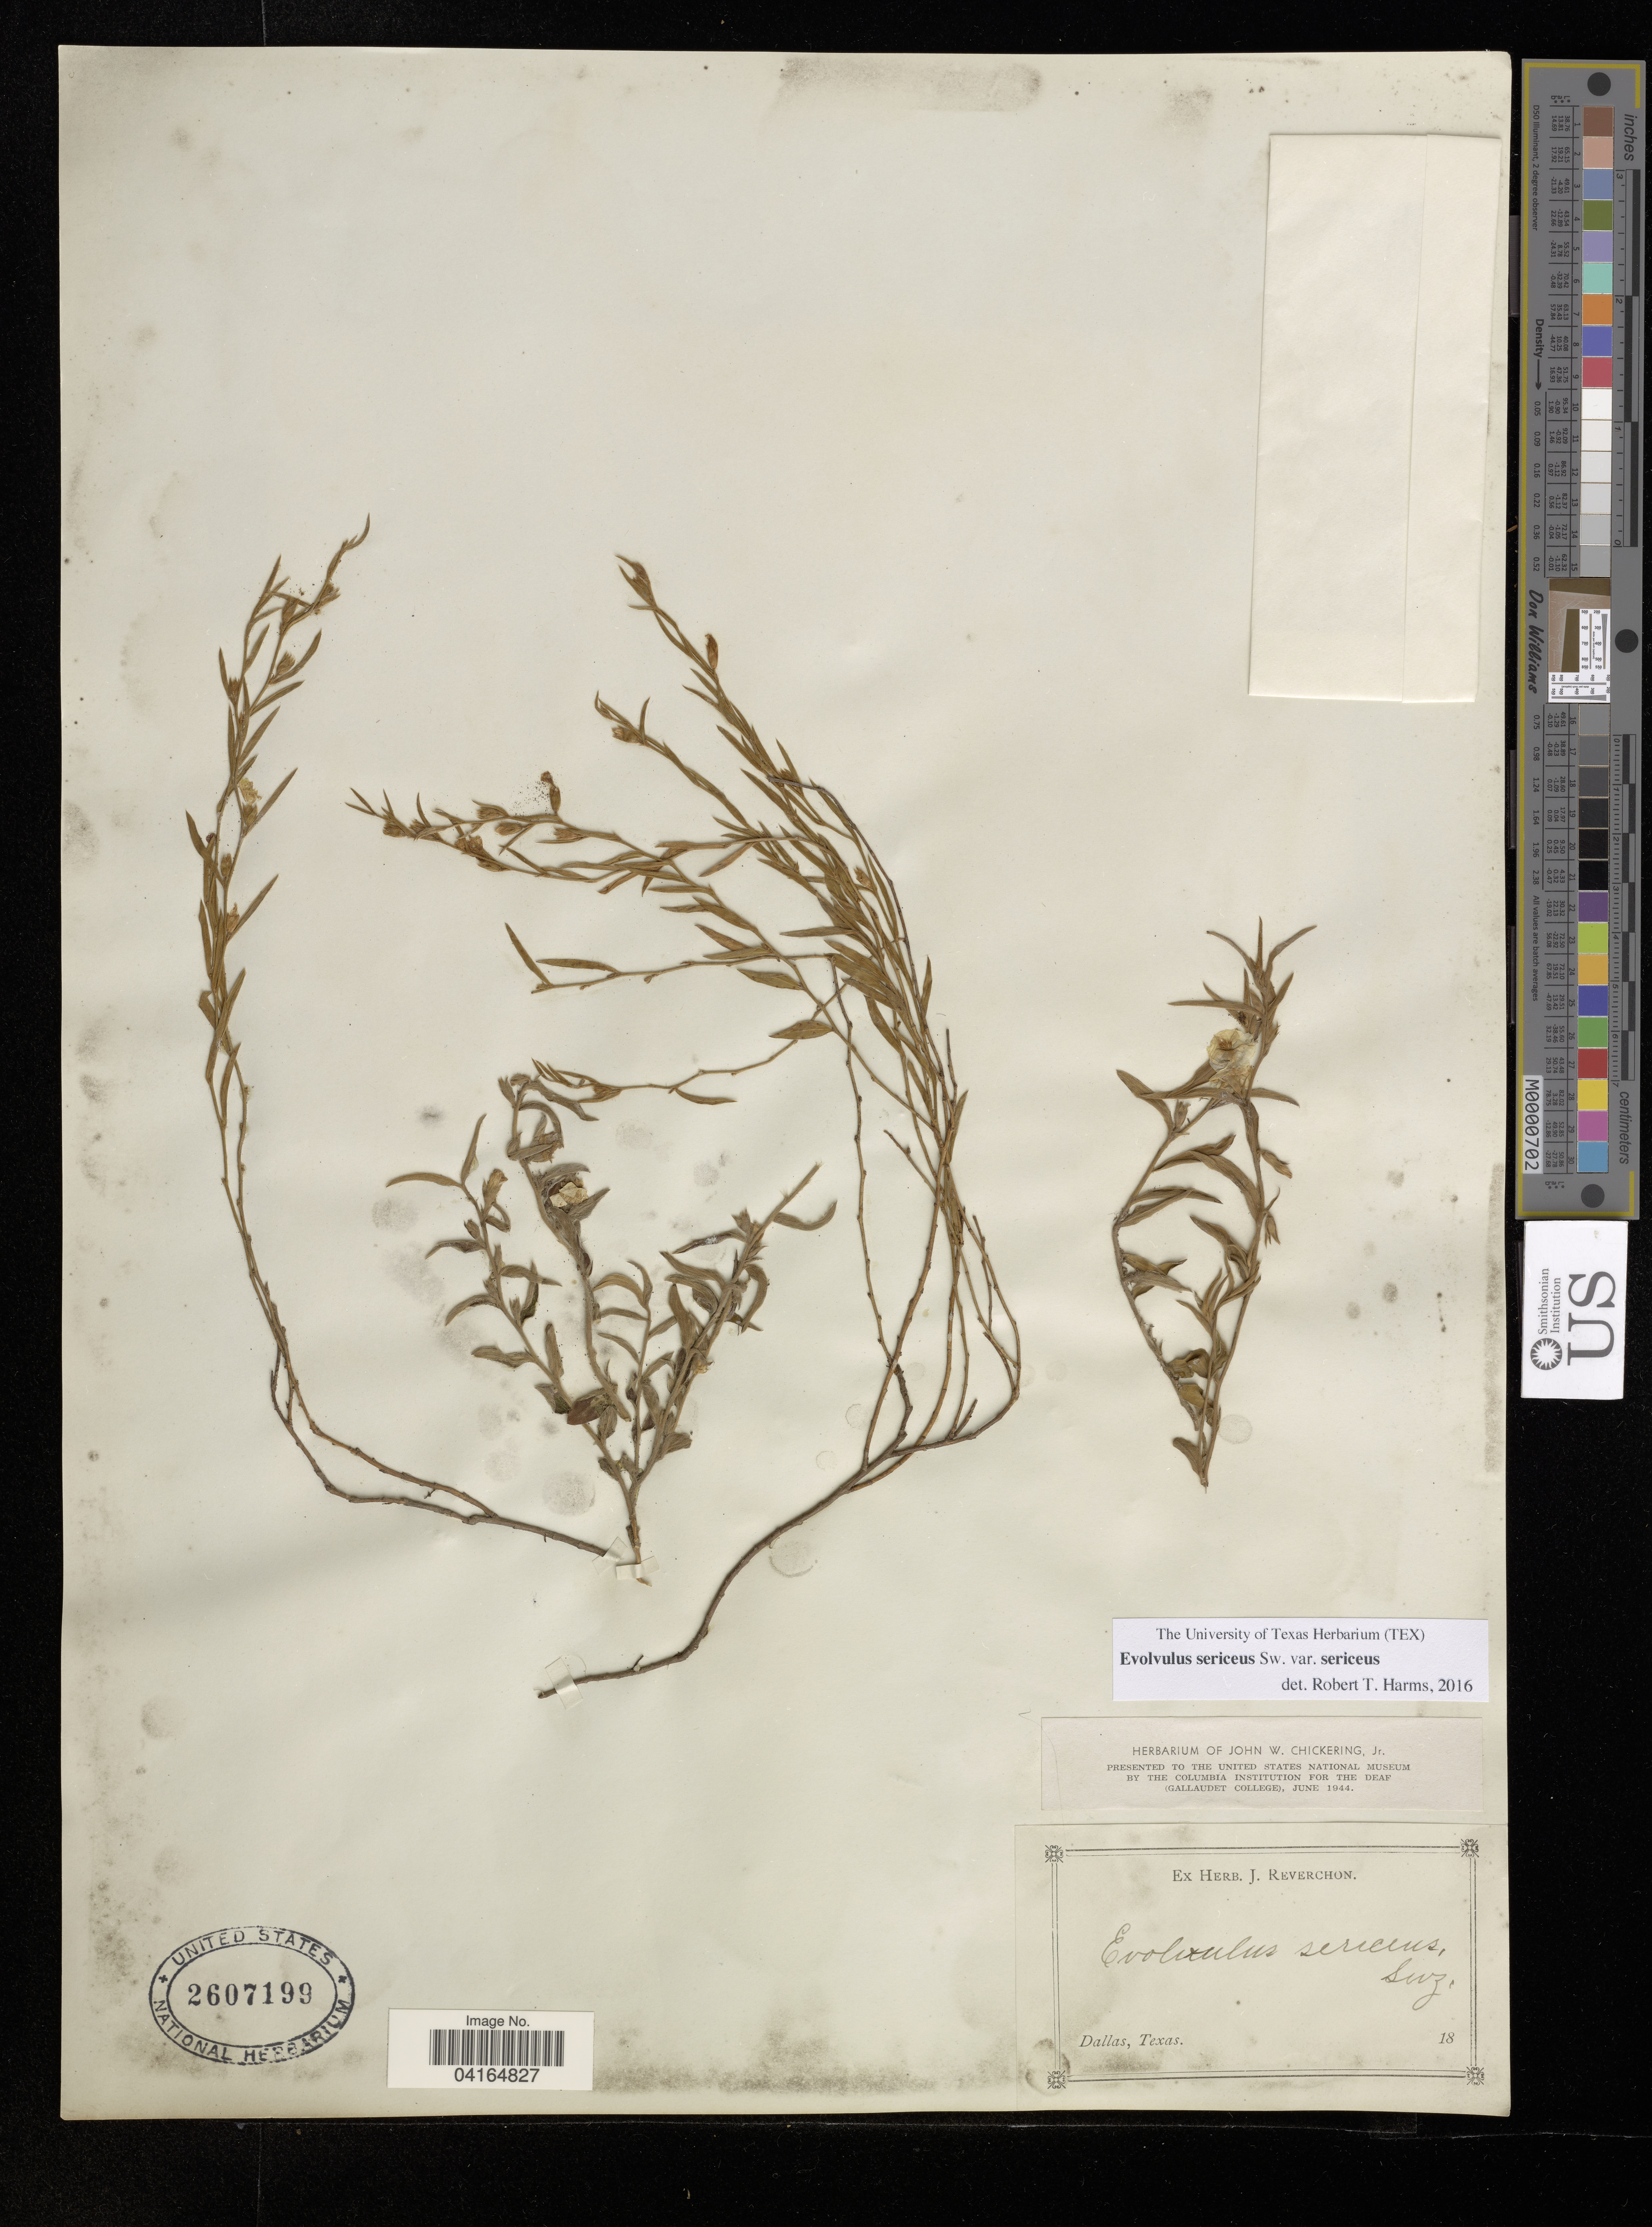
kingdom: Plantae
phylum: Tracheophyta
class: Magnoliopsida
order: Solanales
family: Convolvulaceae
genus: Evolvulus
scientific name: Evolvulus sericeus f. pedunculatus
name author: Ooststr.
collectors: ex herb. J. Reverchon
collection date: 1944-06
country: United States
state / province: Texas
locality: Dallas, Texas.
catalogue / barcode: US 2607199